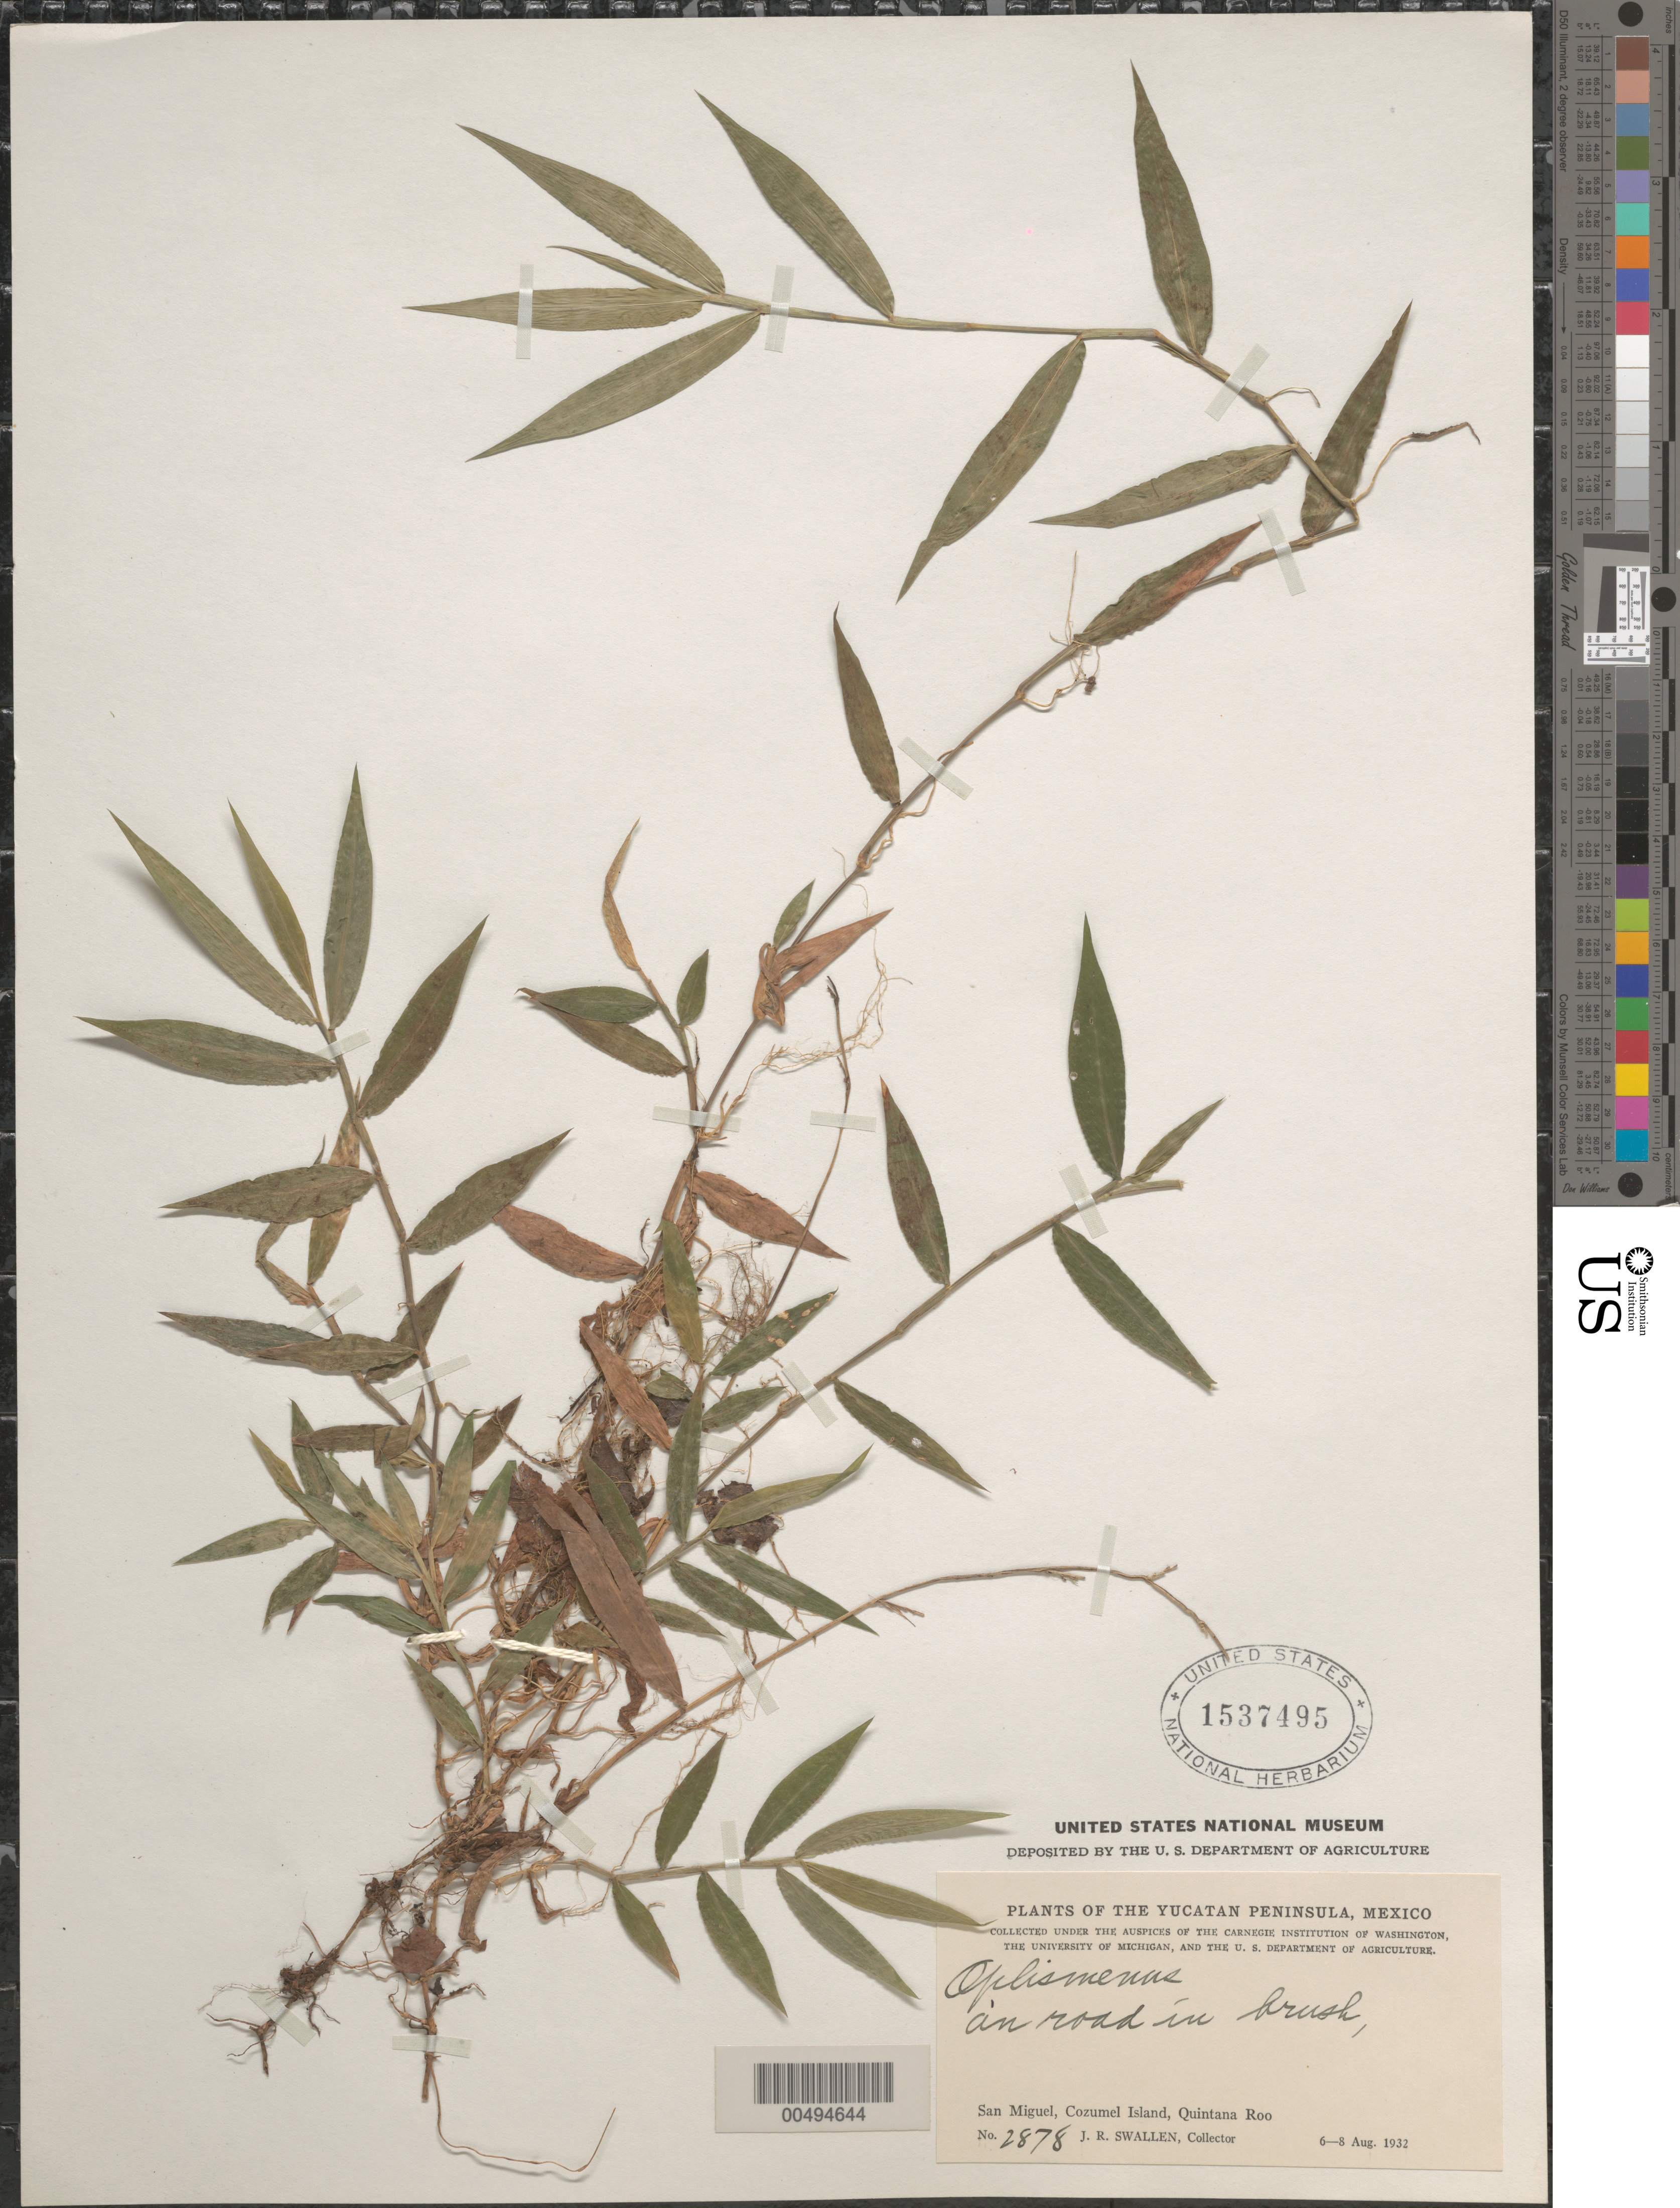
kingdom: Plantae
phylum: Tracheophyta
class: Liliopsida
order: Poales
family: Poaceae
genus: Oplismenus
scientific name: Oplismenus hirtellus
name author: (L.) P. Beauv.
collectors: J. R. Swallen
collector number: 2878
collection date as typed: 6 Aug 1932 to 8 Aug 1932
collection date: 1932-08-06/1932-08-08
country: Mexico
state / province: Quintana Roo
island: Cozumel Island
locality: Yucatan Peninsula, San Miguel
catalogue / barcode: US 1537495